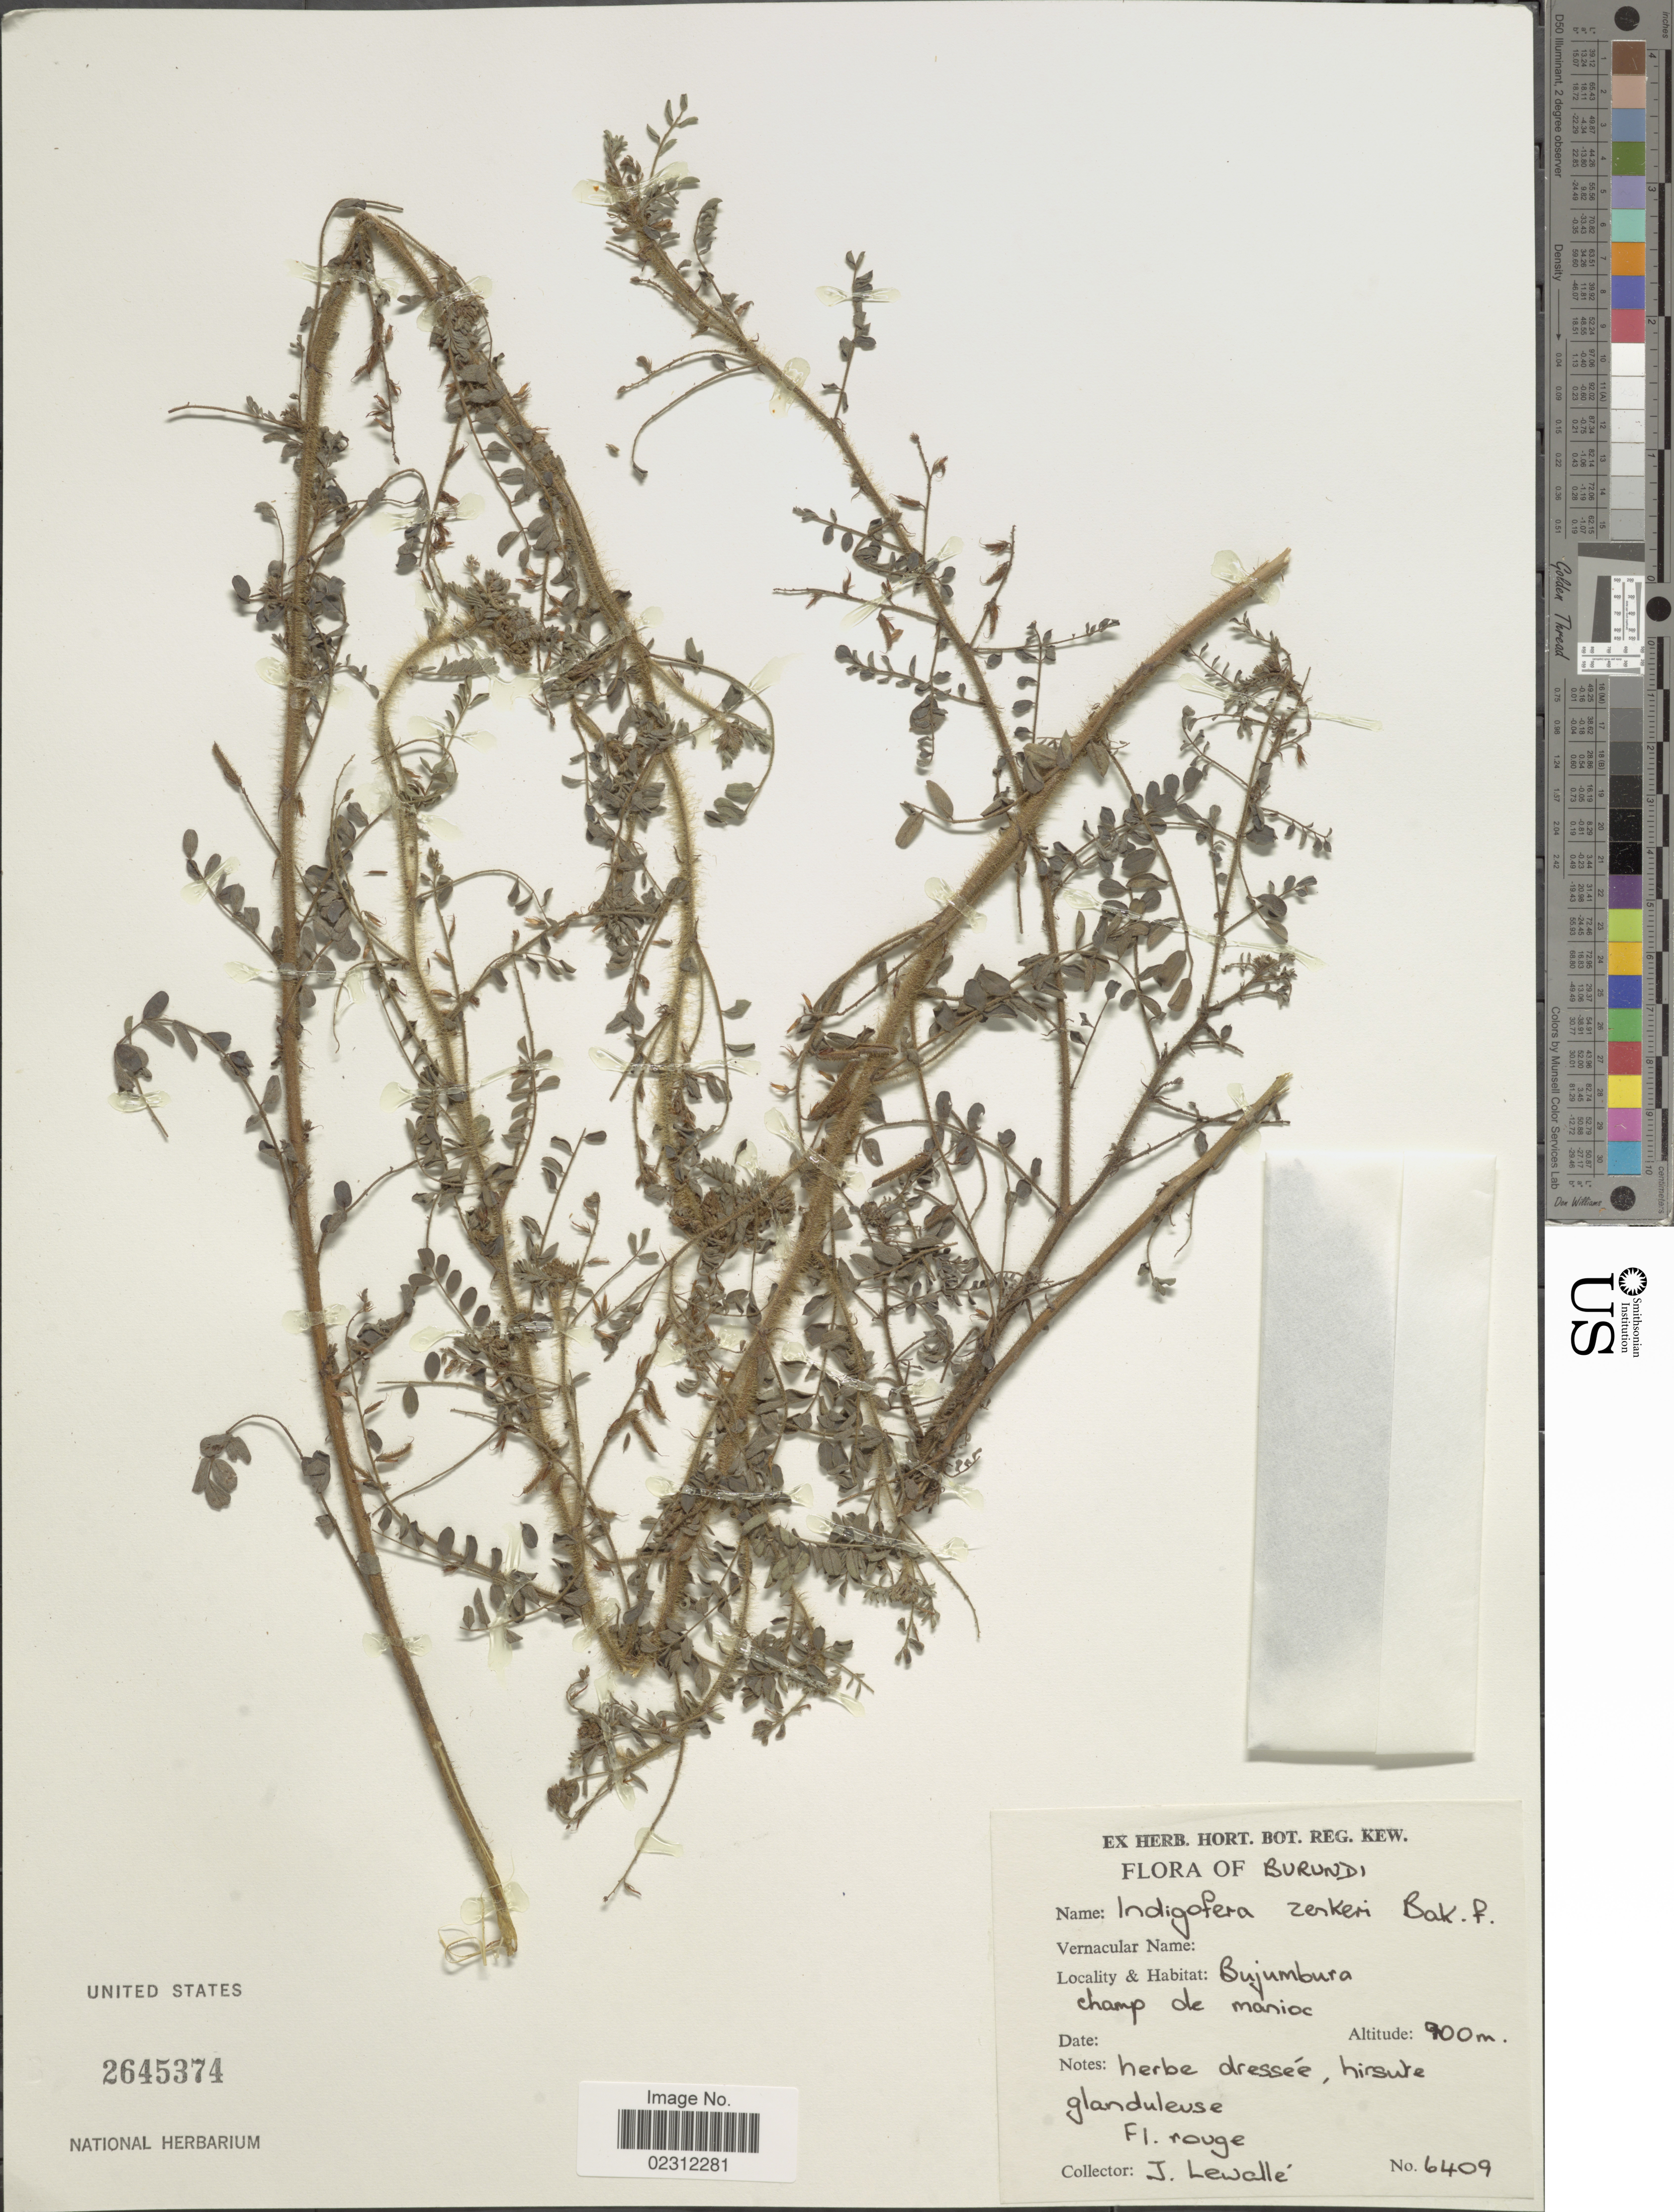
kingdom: Plantae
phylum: Tracheophyta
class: Magnoliopsida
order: Fabales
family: Fabaceae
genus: Indigofera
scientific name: Indigofera zenkeri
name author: Baker f.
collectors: J. Lewalle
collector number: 6409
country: Burundi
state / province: Bujumura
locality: Champ de manioc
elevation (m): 900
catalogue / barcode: US 2645374